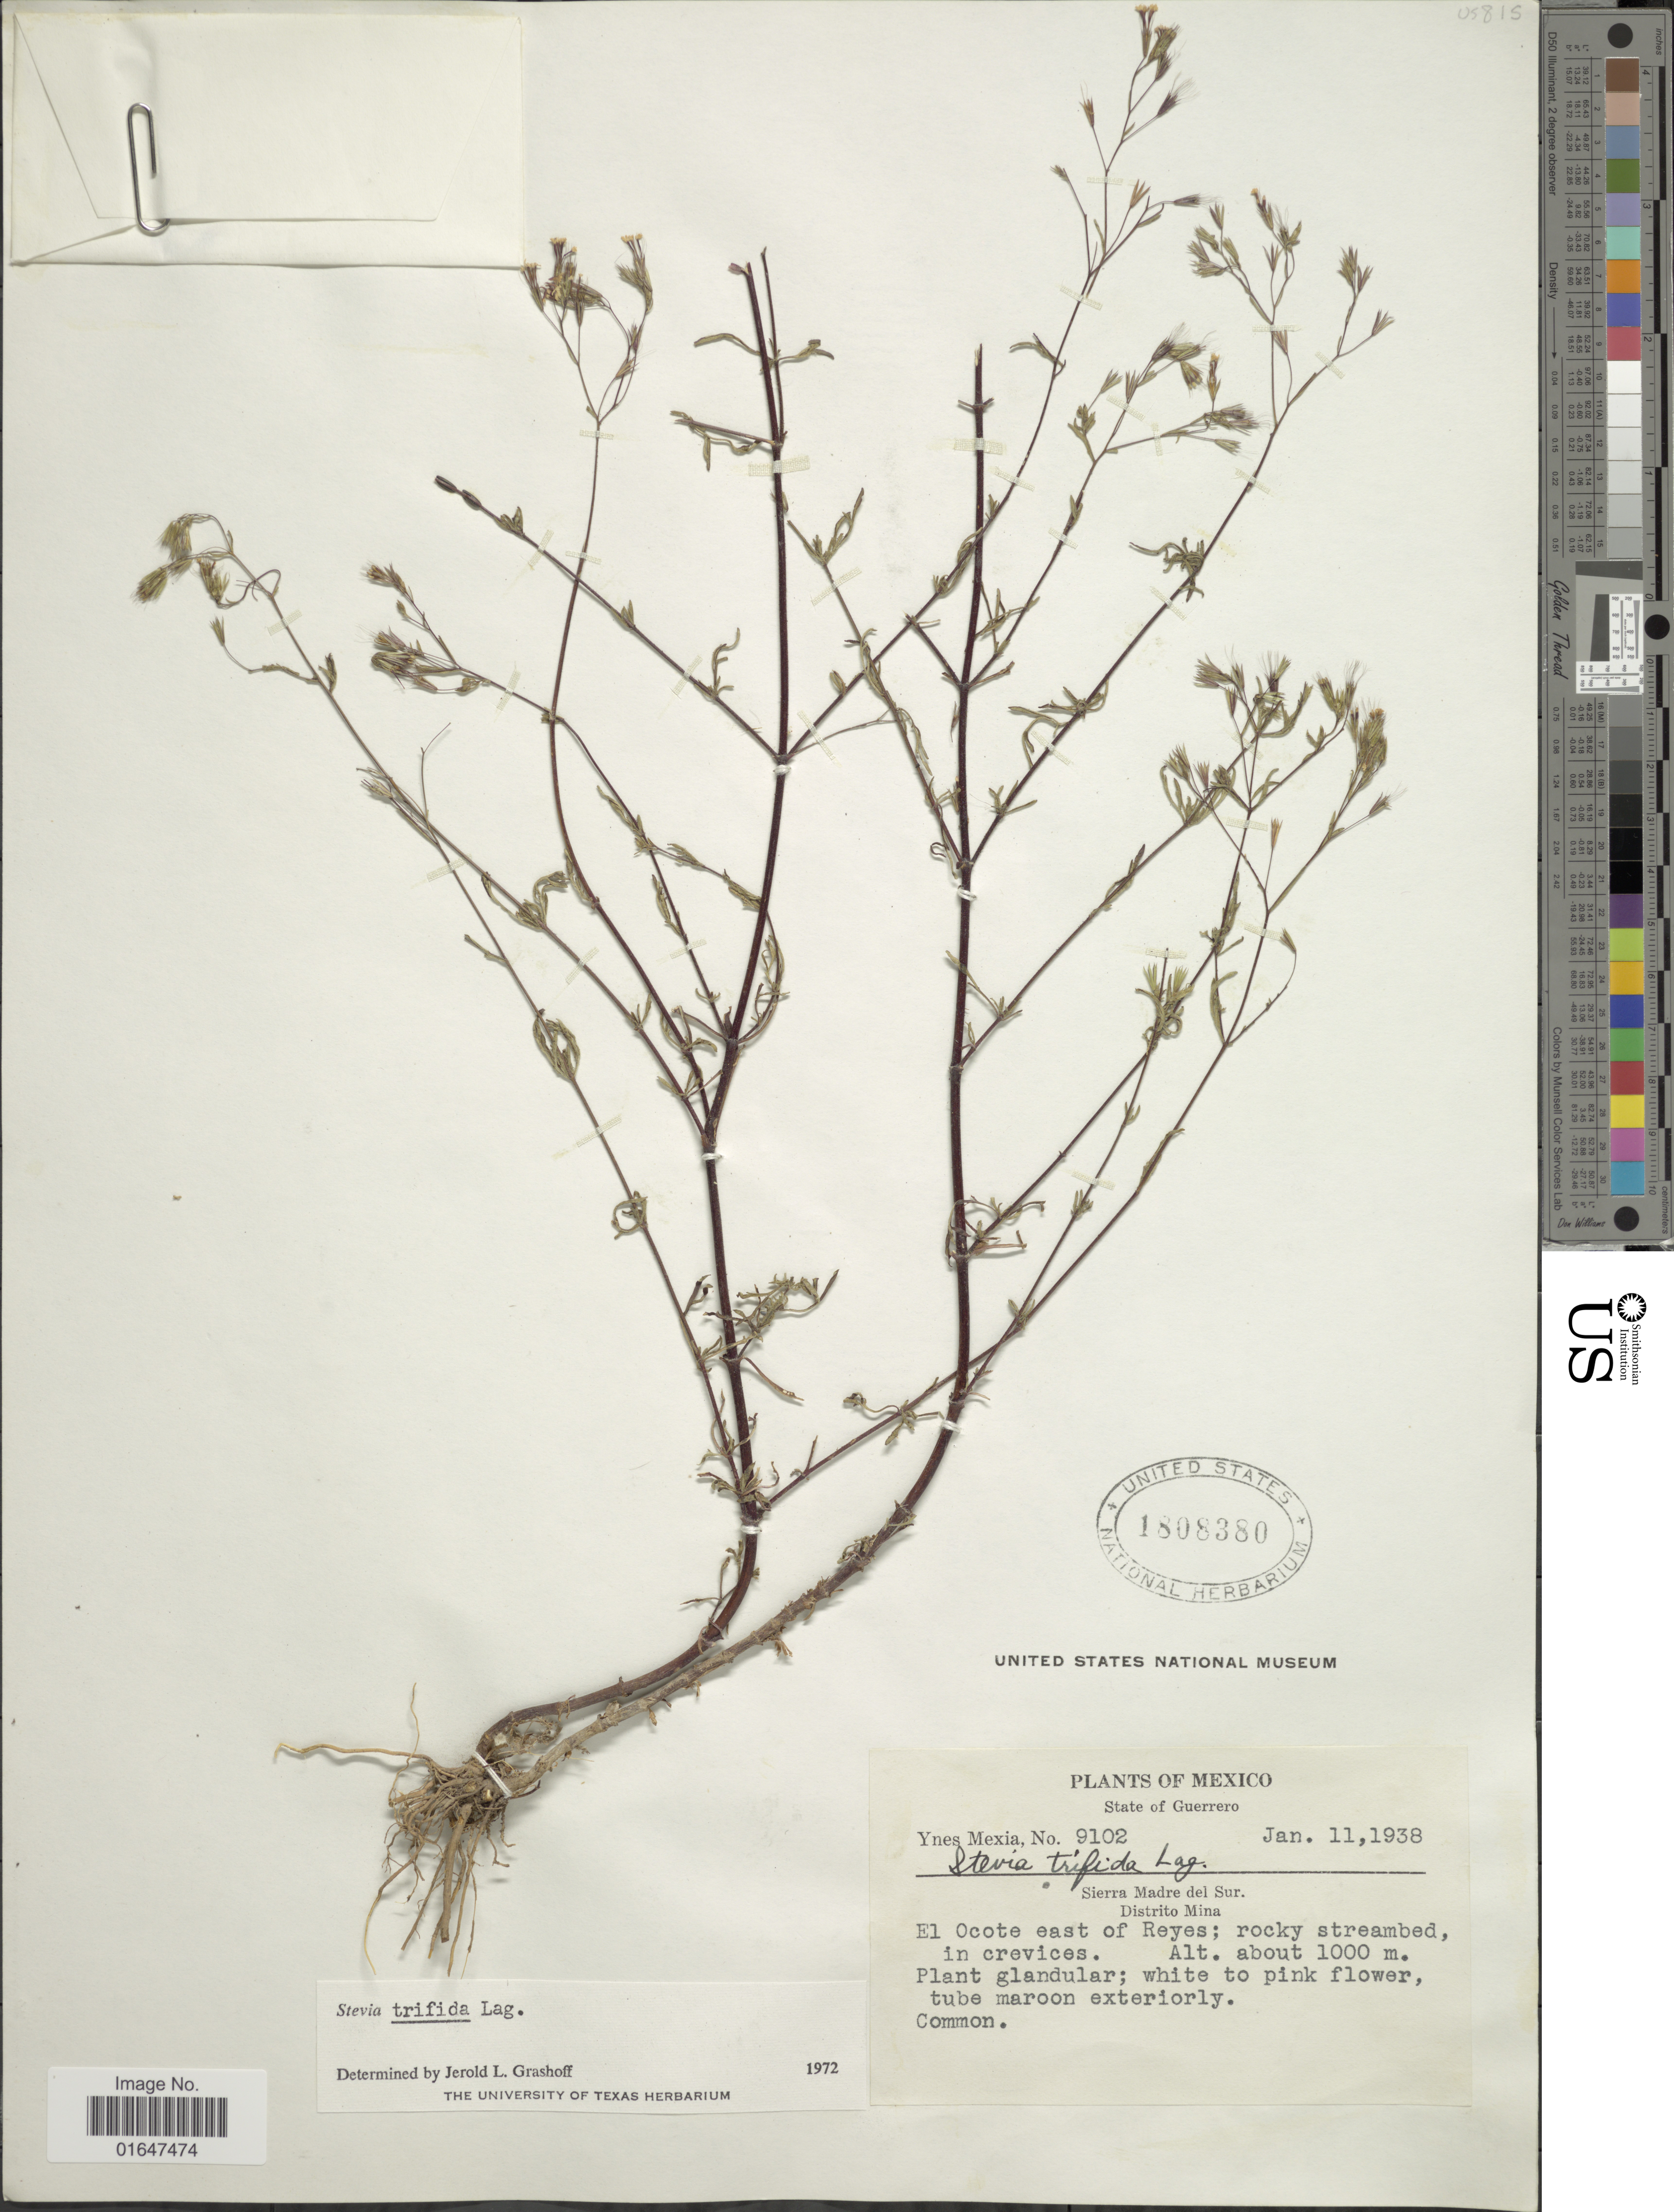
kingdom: Plantae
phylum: Tracheophyta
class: Magnoliopsida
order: Asterales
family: Asteraceae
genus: Stevia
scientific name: Stevia trifida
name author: Lag.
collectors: Y. Mexia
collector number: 9102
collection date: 1938-01-11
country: Mexico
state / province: Guerrero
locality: Sierra Madre del Sur, Distrito Mina, El Ocote east of Reyes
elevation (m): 1000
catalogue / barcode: US 1808380